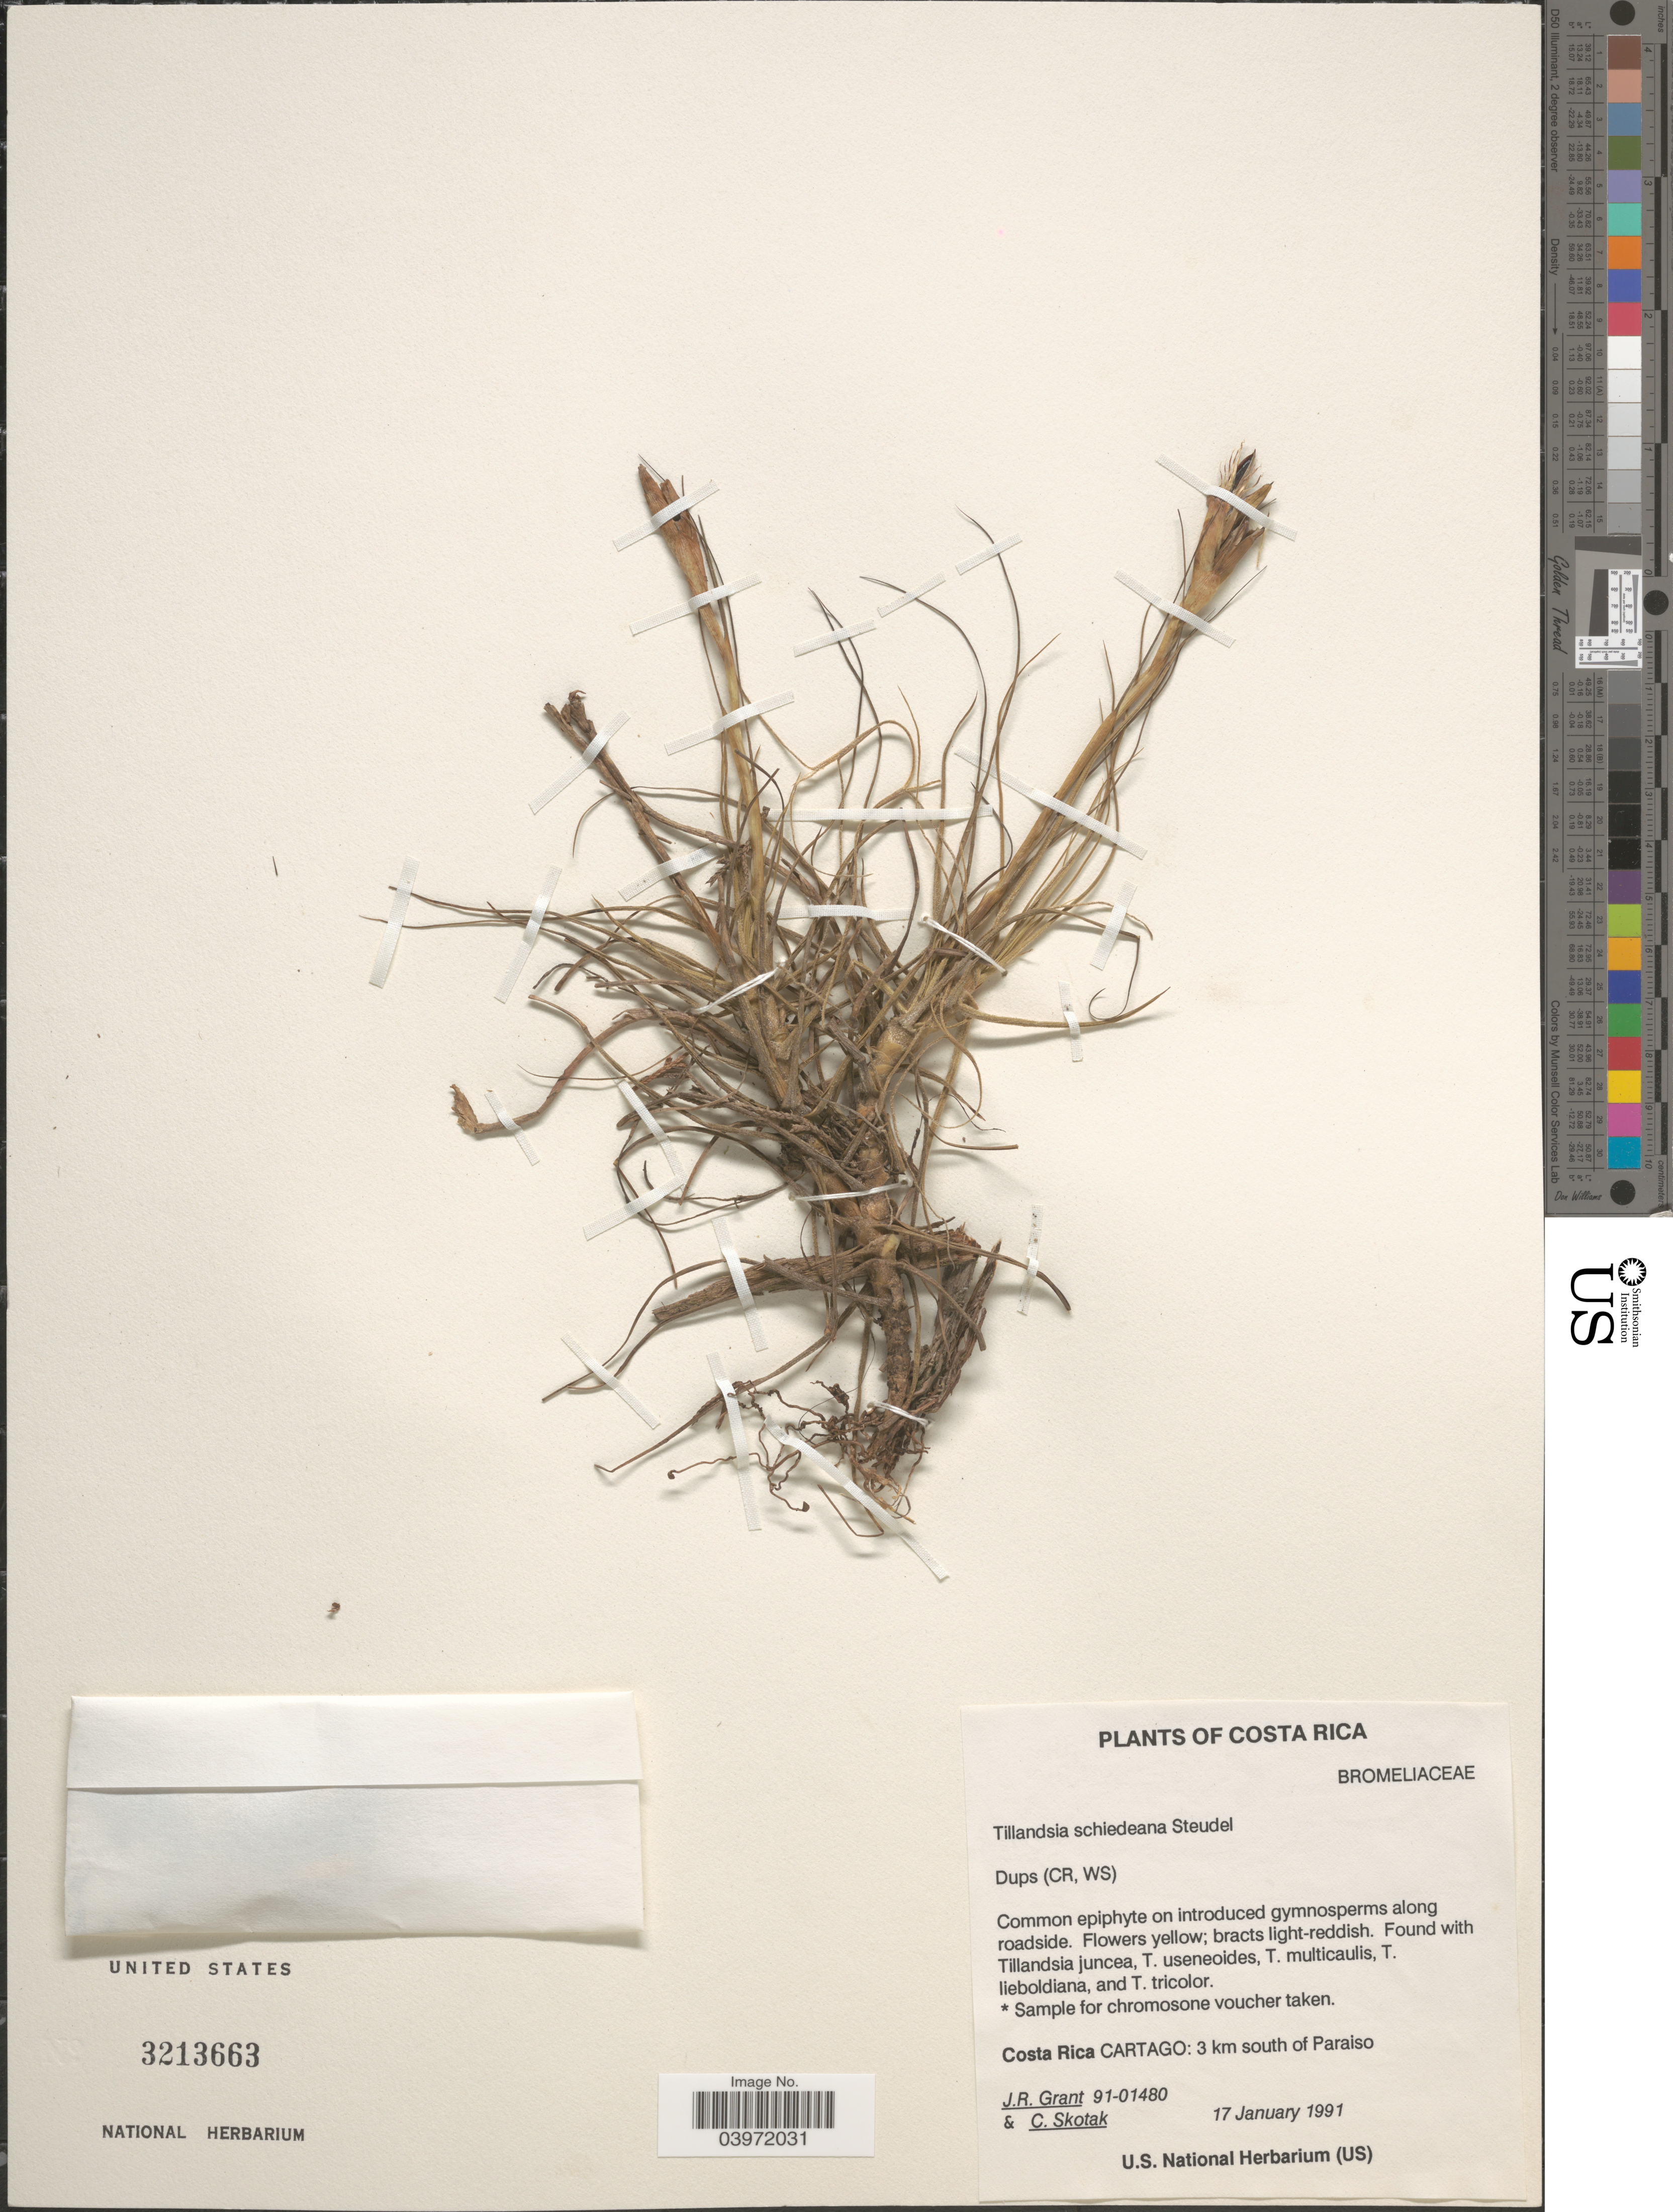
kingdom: Plantae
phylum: Tracheophyta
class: Liliopsida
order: Poales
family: Bromeliaceae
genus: Tillandsia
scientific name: Tillandsia schiedeana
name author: Steud.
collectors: J. Grant & C. Skotak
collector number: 91-01480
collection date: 1991-01-17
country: Costa Rica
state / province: Cartago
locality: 3 km south of Paraiso.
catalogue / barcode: US 3213663